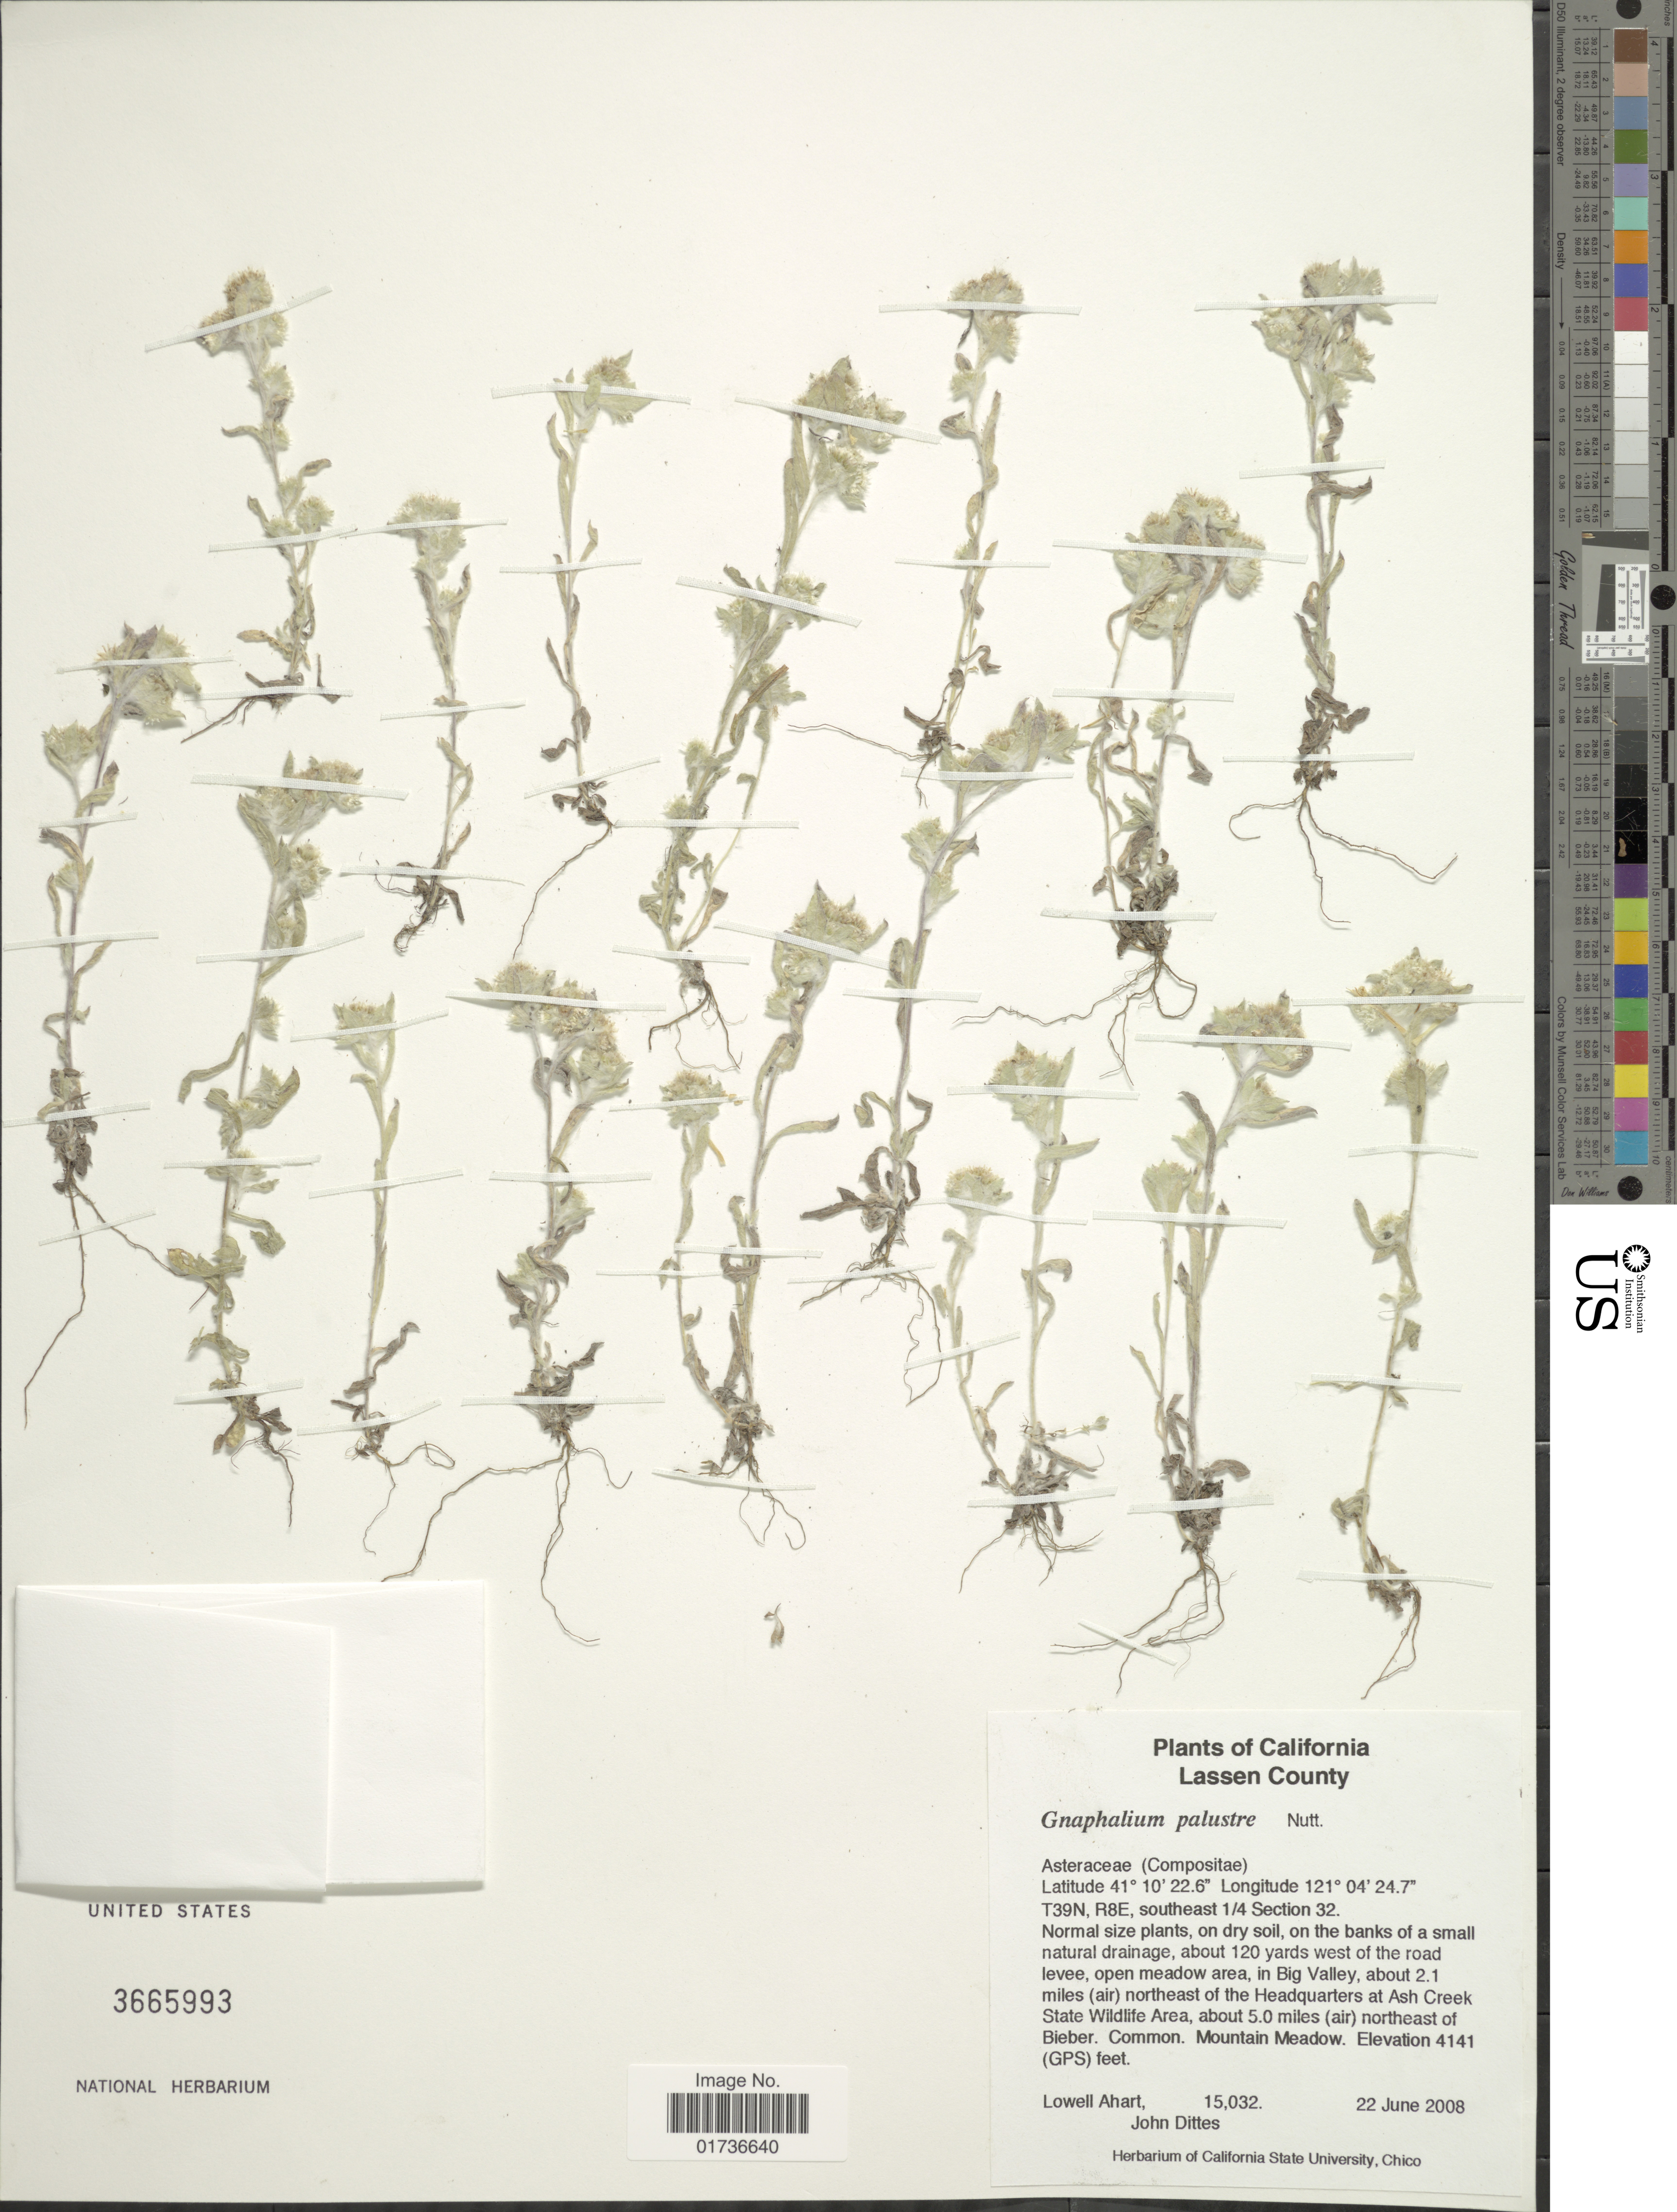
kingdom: Plantae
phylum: Tracheophyta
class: Magnoliopsida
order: Asterales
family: Asteraceae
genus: Gnaphalium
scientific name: Gnaphalium palustre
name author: Nutt.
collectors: L. Ahart & J. Dittes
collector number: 15032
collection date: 2008-06-22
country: United States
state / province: California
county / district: Lassen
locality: Lassen County, T39N, R8E, southeast 1/4 Section 32, on the banks of a small natural drainage, about 120 yards west of the road levee, open meadow area, in Big Valley, about 2.1 miles (air) northeast of the Headquarters at Ash Creek State Wildlife Area, about 5.0 miles (air) northeast of Bieber. Common. Mountain Meadow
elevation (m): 1262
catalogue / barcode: US 3665993